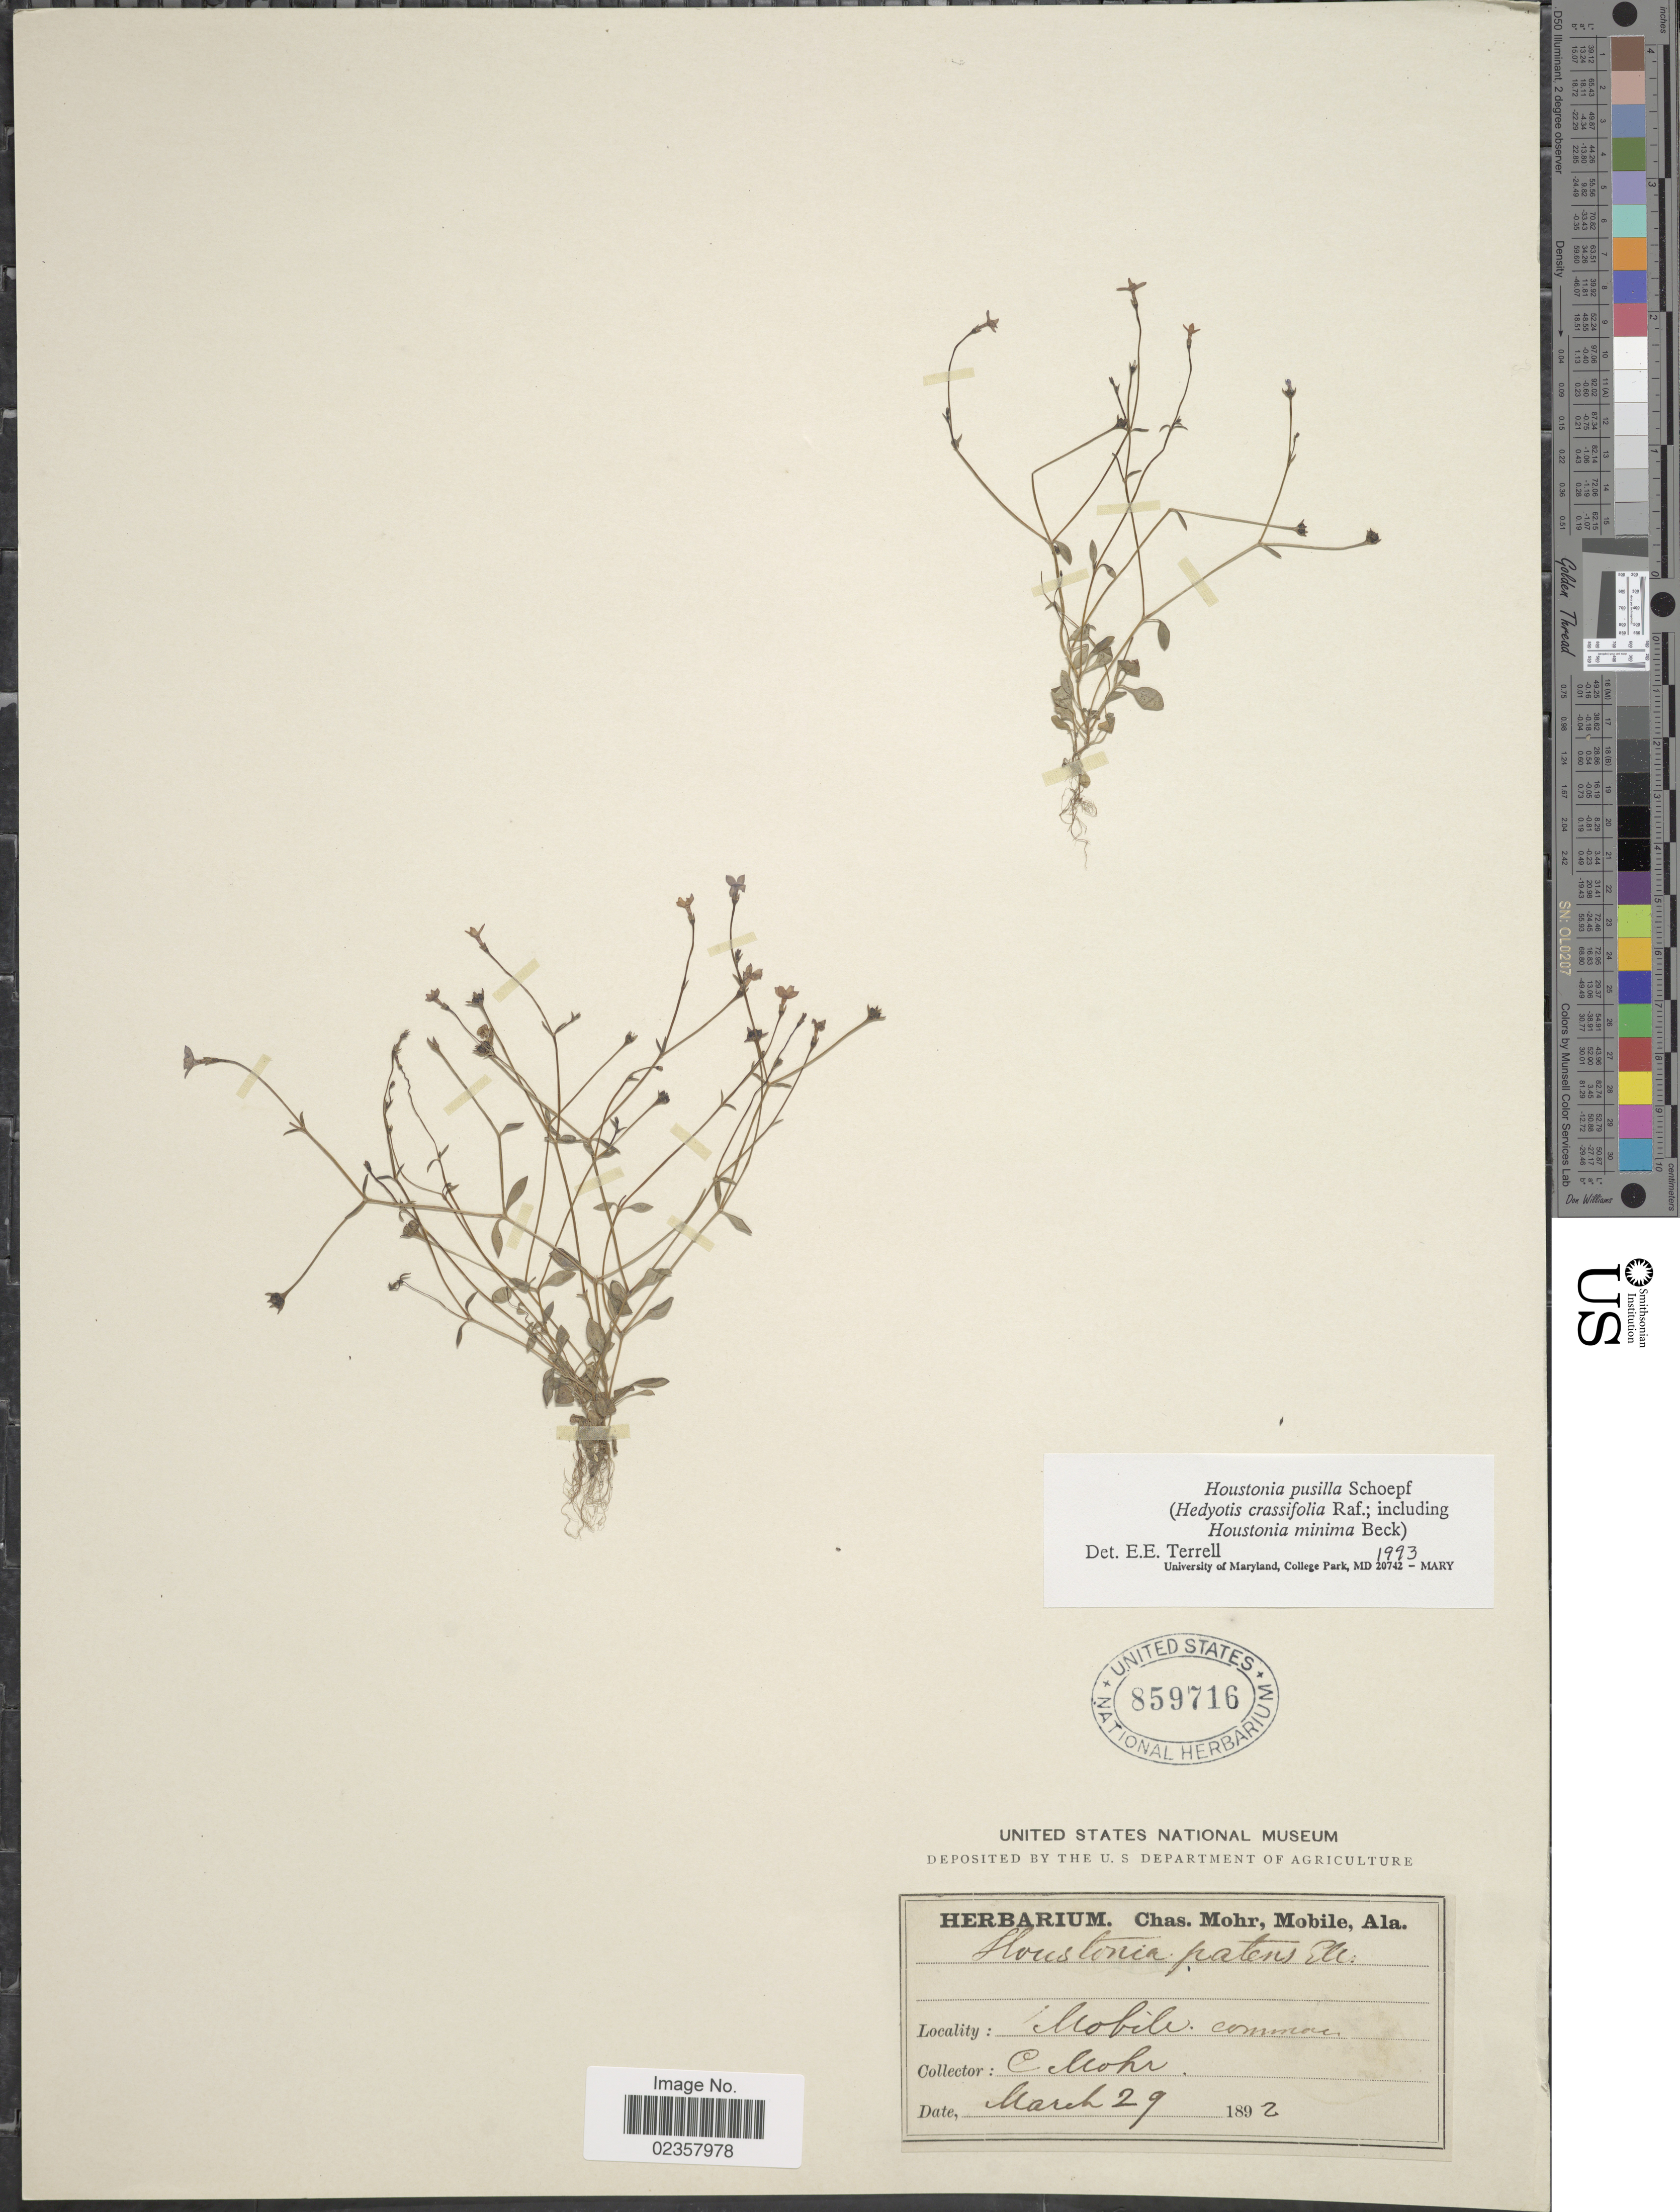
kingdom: Plantae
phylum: Tracheophyta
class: Magnoliopsida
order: Gentianales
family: Rubiaceae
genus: Houstonia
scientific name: Houstonia pusilla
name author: Schoepf.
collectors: C. T. Mohr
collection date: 1892-03-29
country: United States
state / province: Alabama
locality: Mobile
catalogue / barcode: US 859716